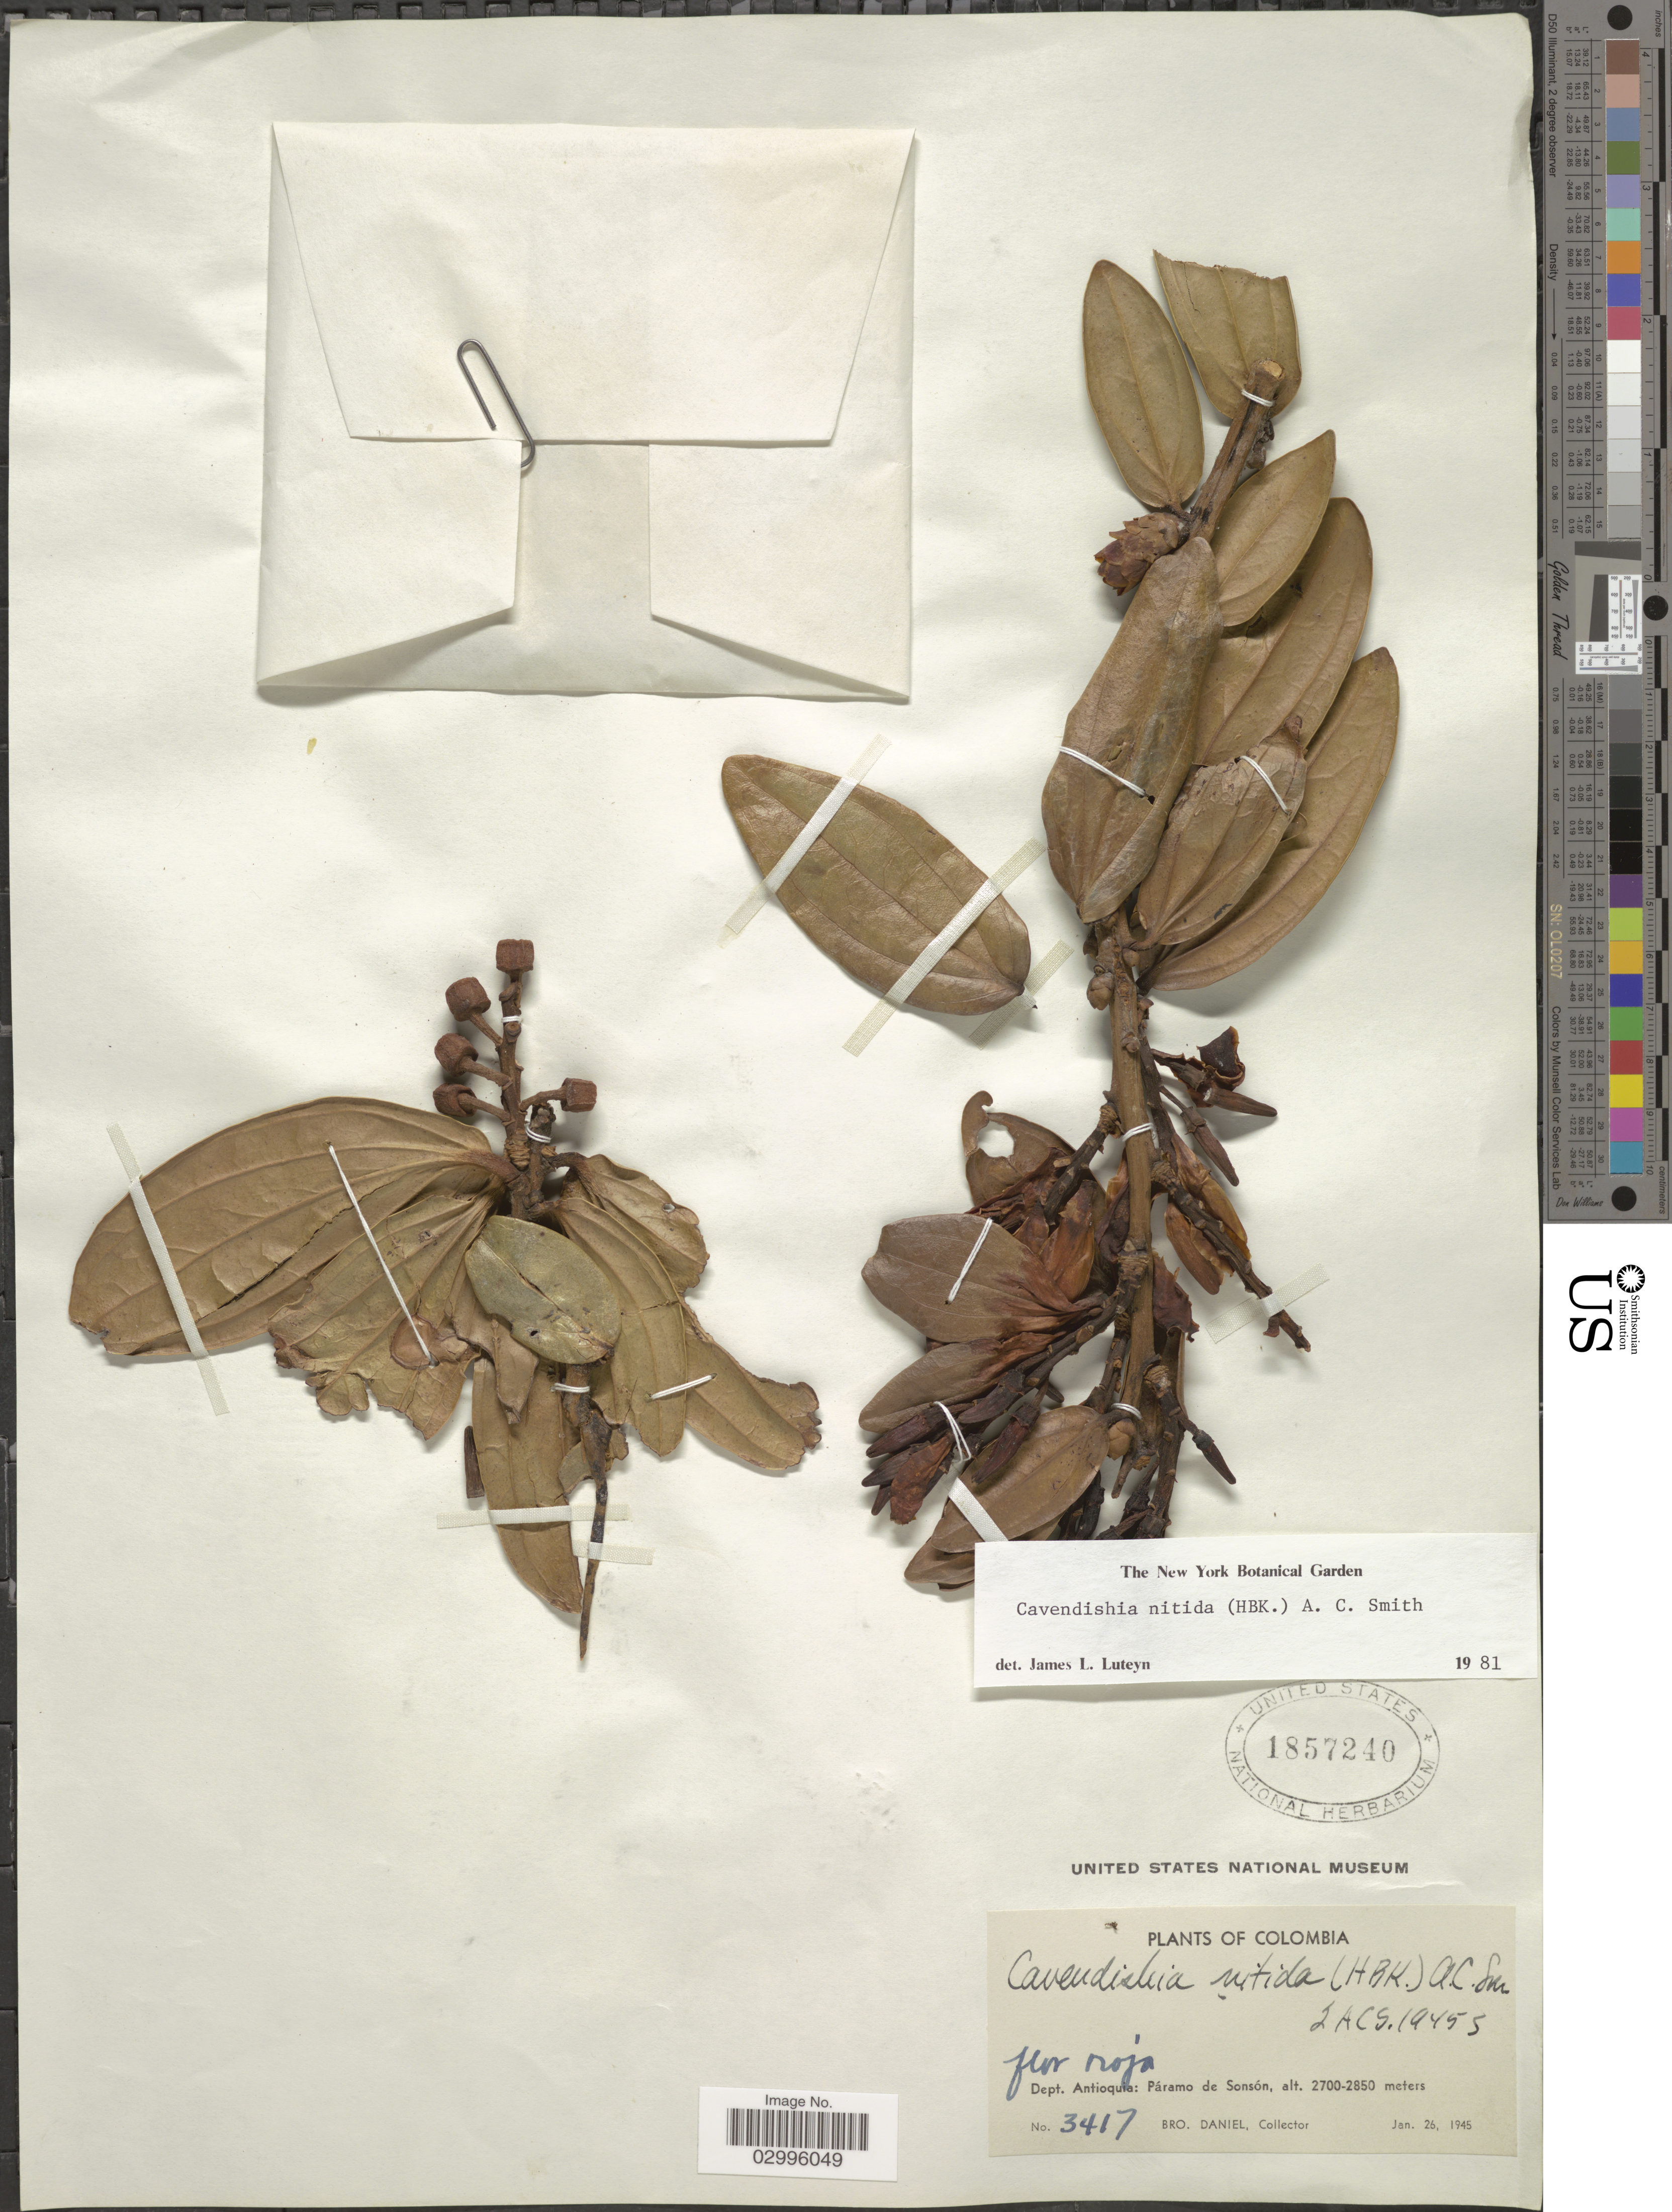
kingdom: Plantae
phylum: Tracheophyta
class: Magnoliopsida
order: Ericales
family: Ericaceae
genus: Cavendishia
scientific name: Cavendishia nitida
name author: (Kunth) A.C. Sm.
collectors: Bro. Daniel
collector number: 3417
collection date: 1945-01-26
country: Colombia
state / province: Antioquia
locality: Dept. Antioquia: Páramo de Sonsón.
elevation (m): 2700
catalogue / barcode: US 1857240